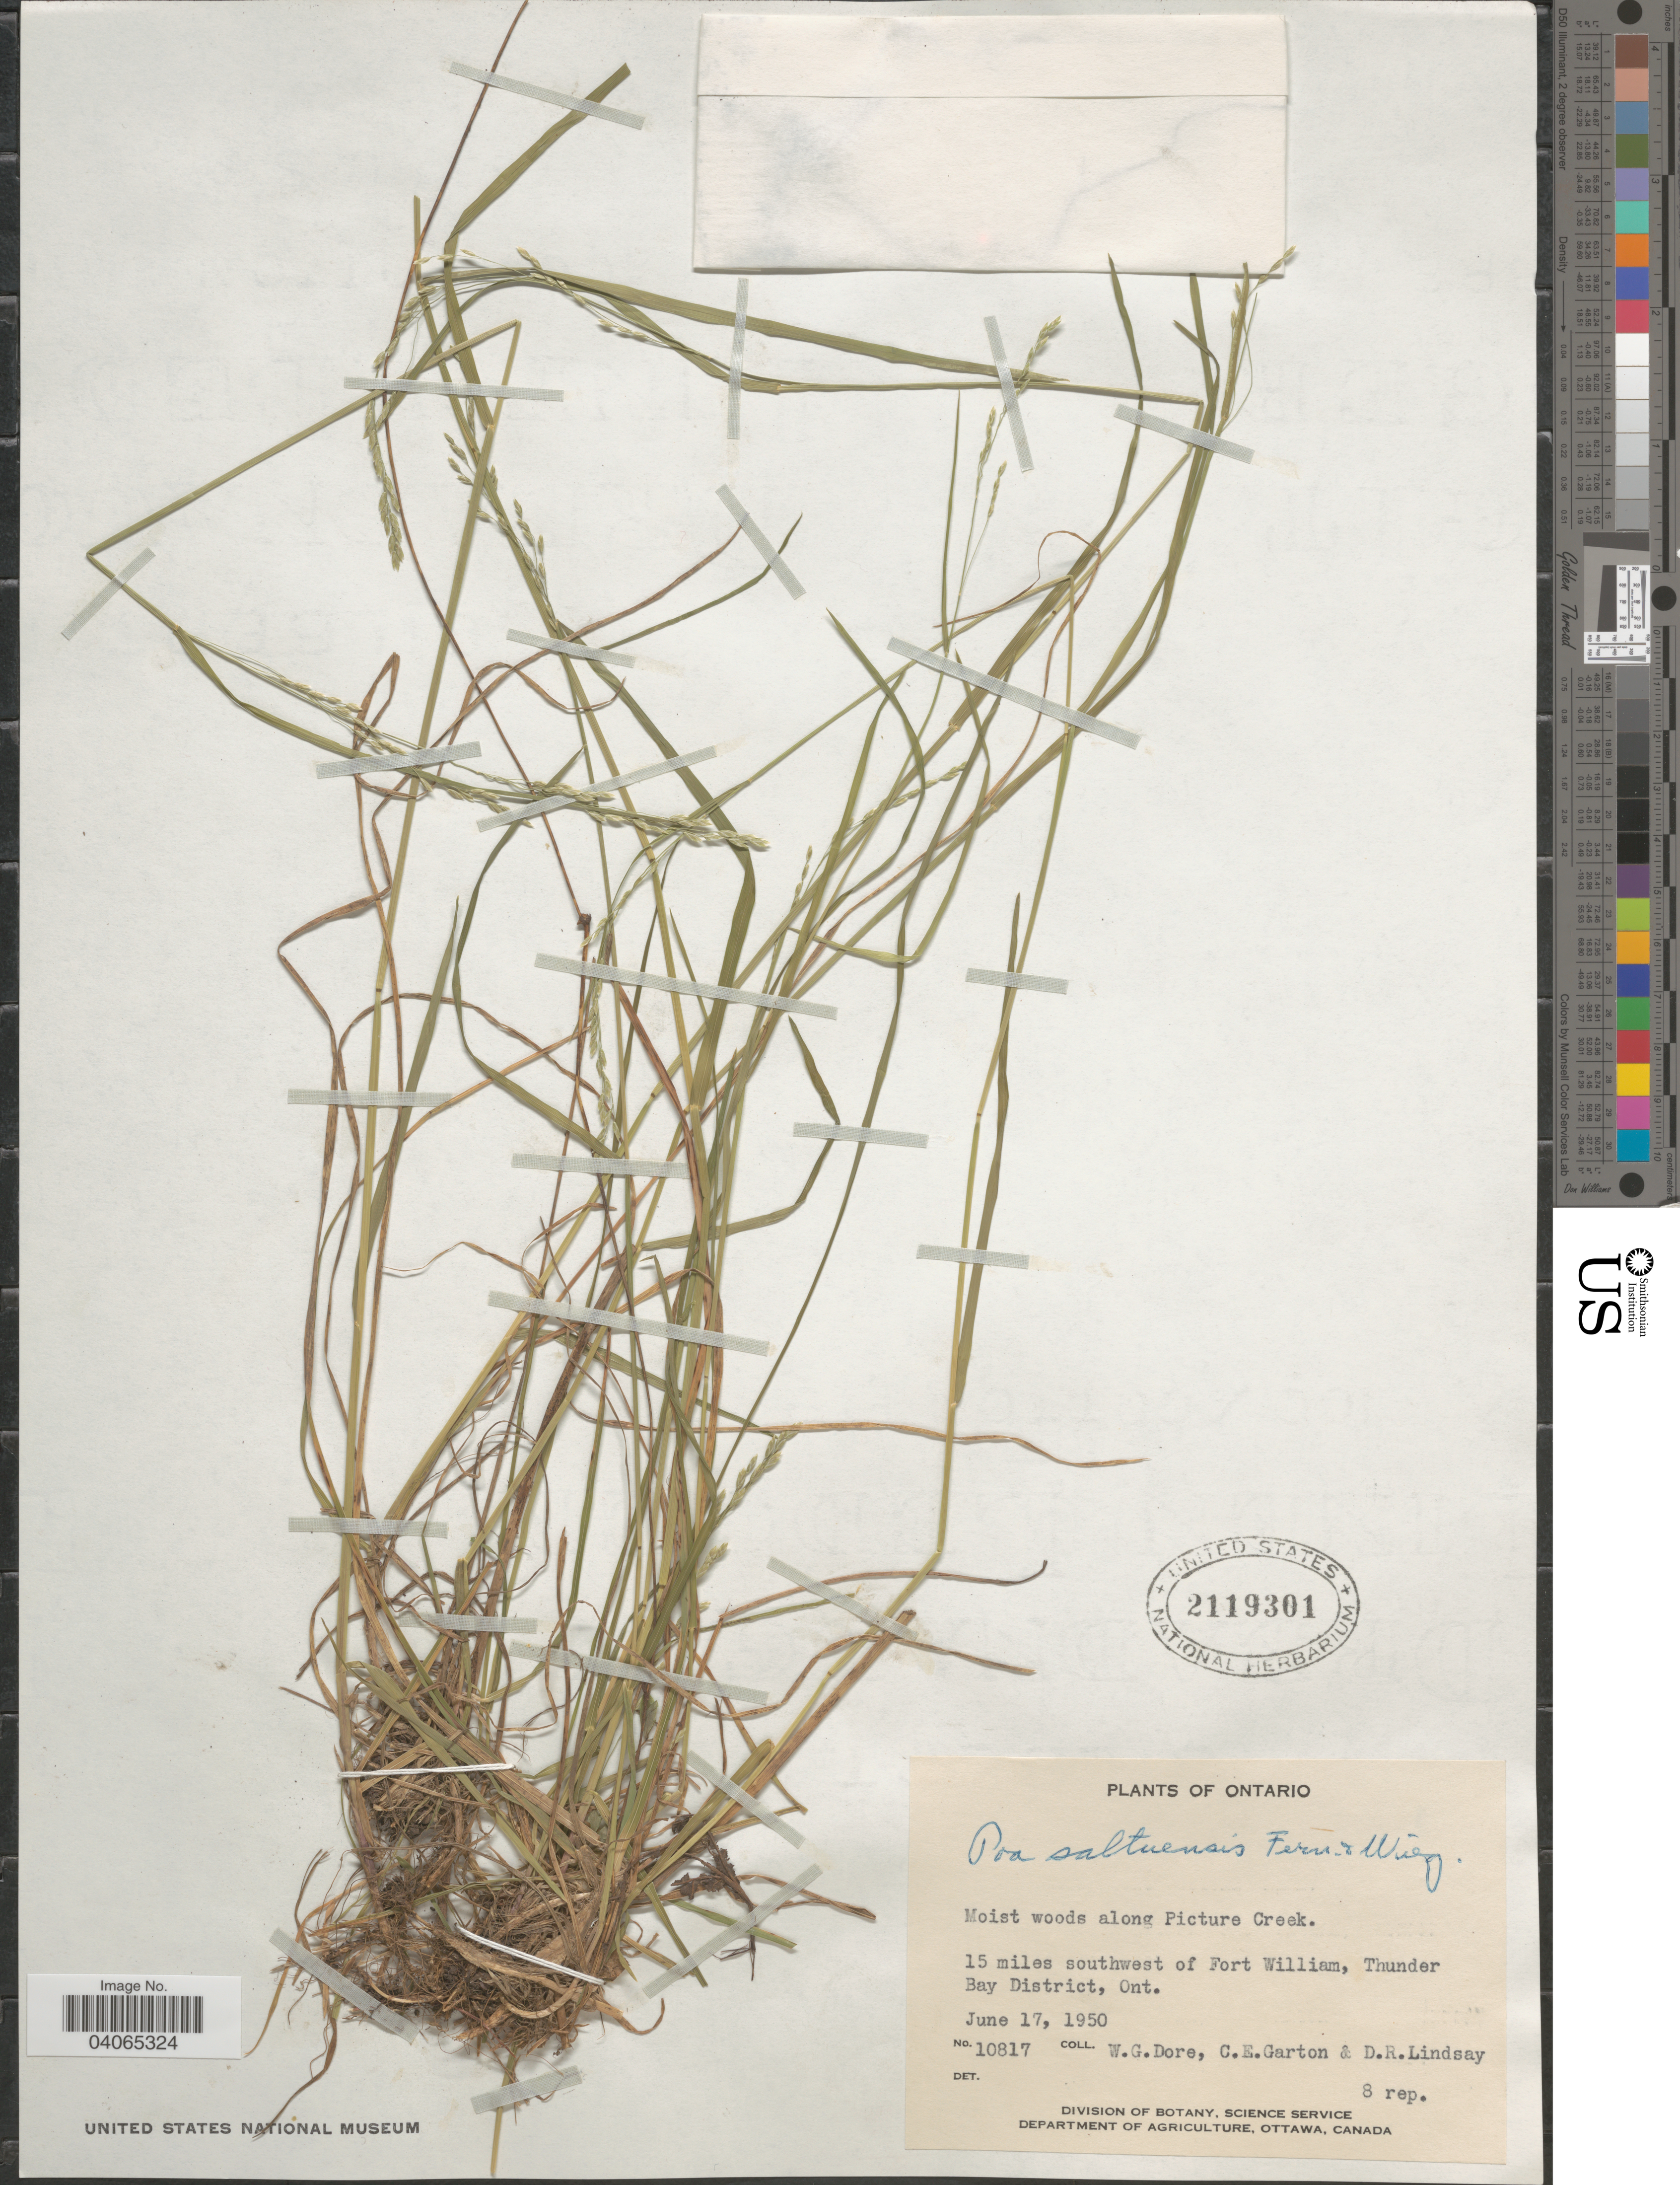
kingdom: Plantae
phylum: Tracheophyta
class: Liliopsida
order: Poales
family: Poaceae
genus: Poa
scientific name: Poa saltuensis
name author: Fernald & Wiegand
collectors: W. Dore, C. E. Garton & D. Lindsay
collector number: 10817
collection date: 1950-06-17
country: Canada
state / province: Ontario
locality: Moist woods along Picture Creek. 15 miles southwest of Fort William, Thunder Bay District.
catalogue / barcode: US 2119301